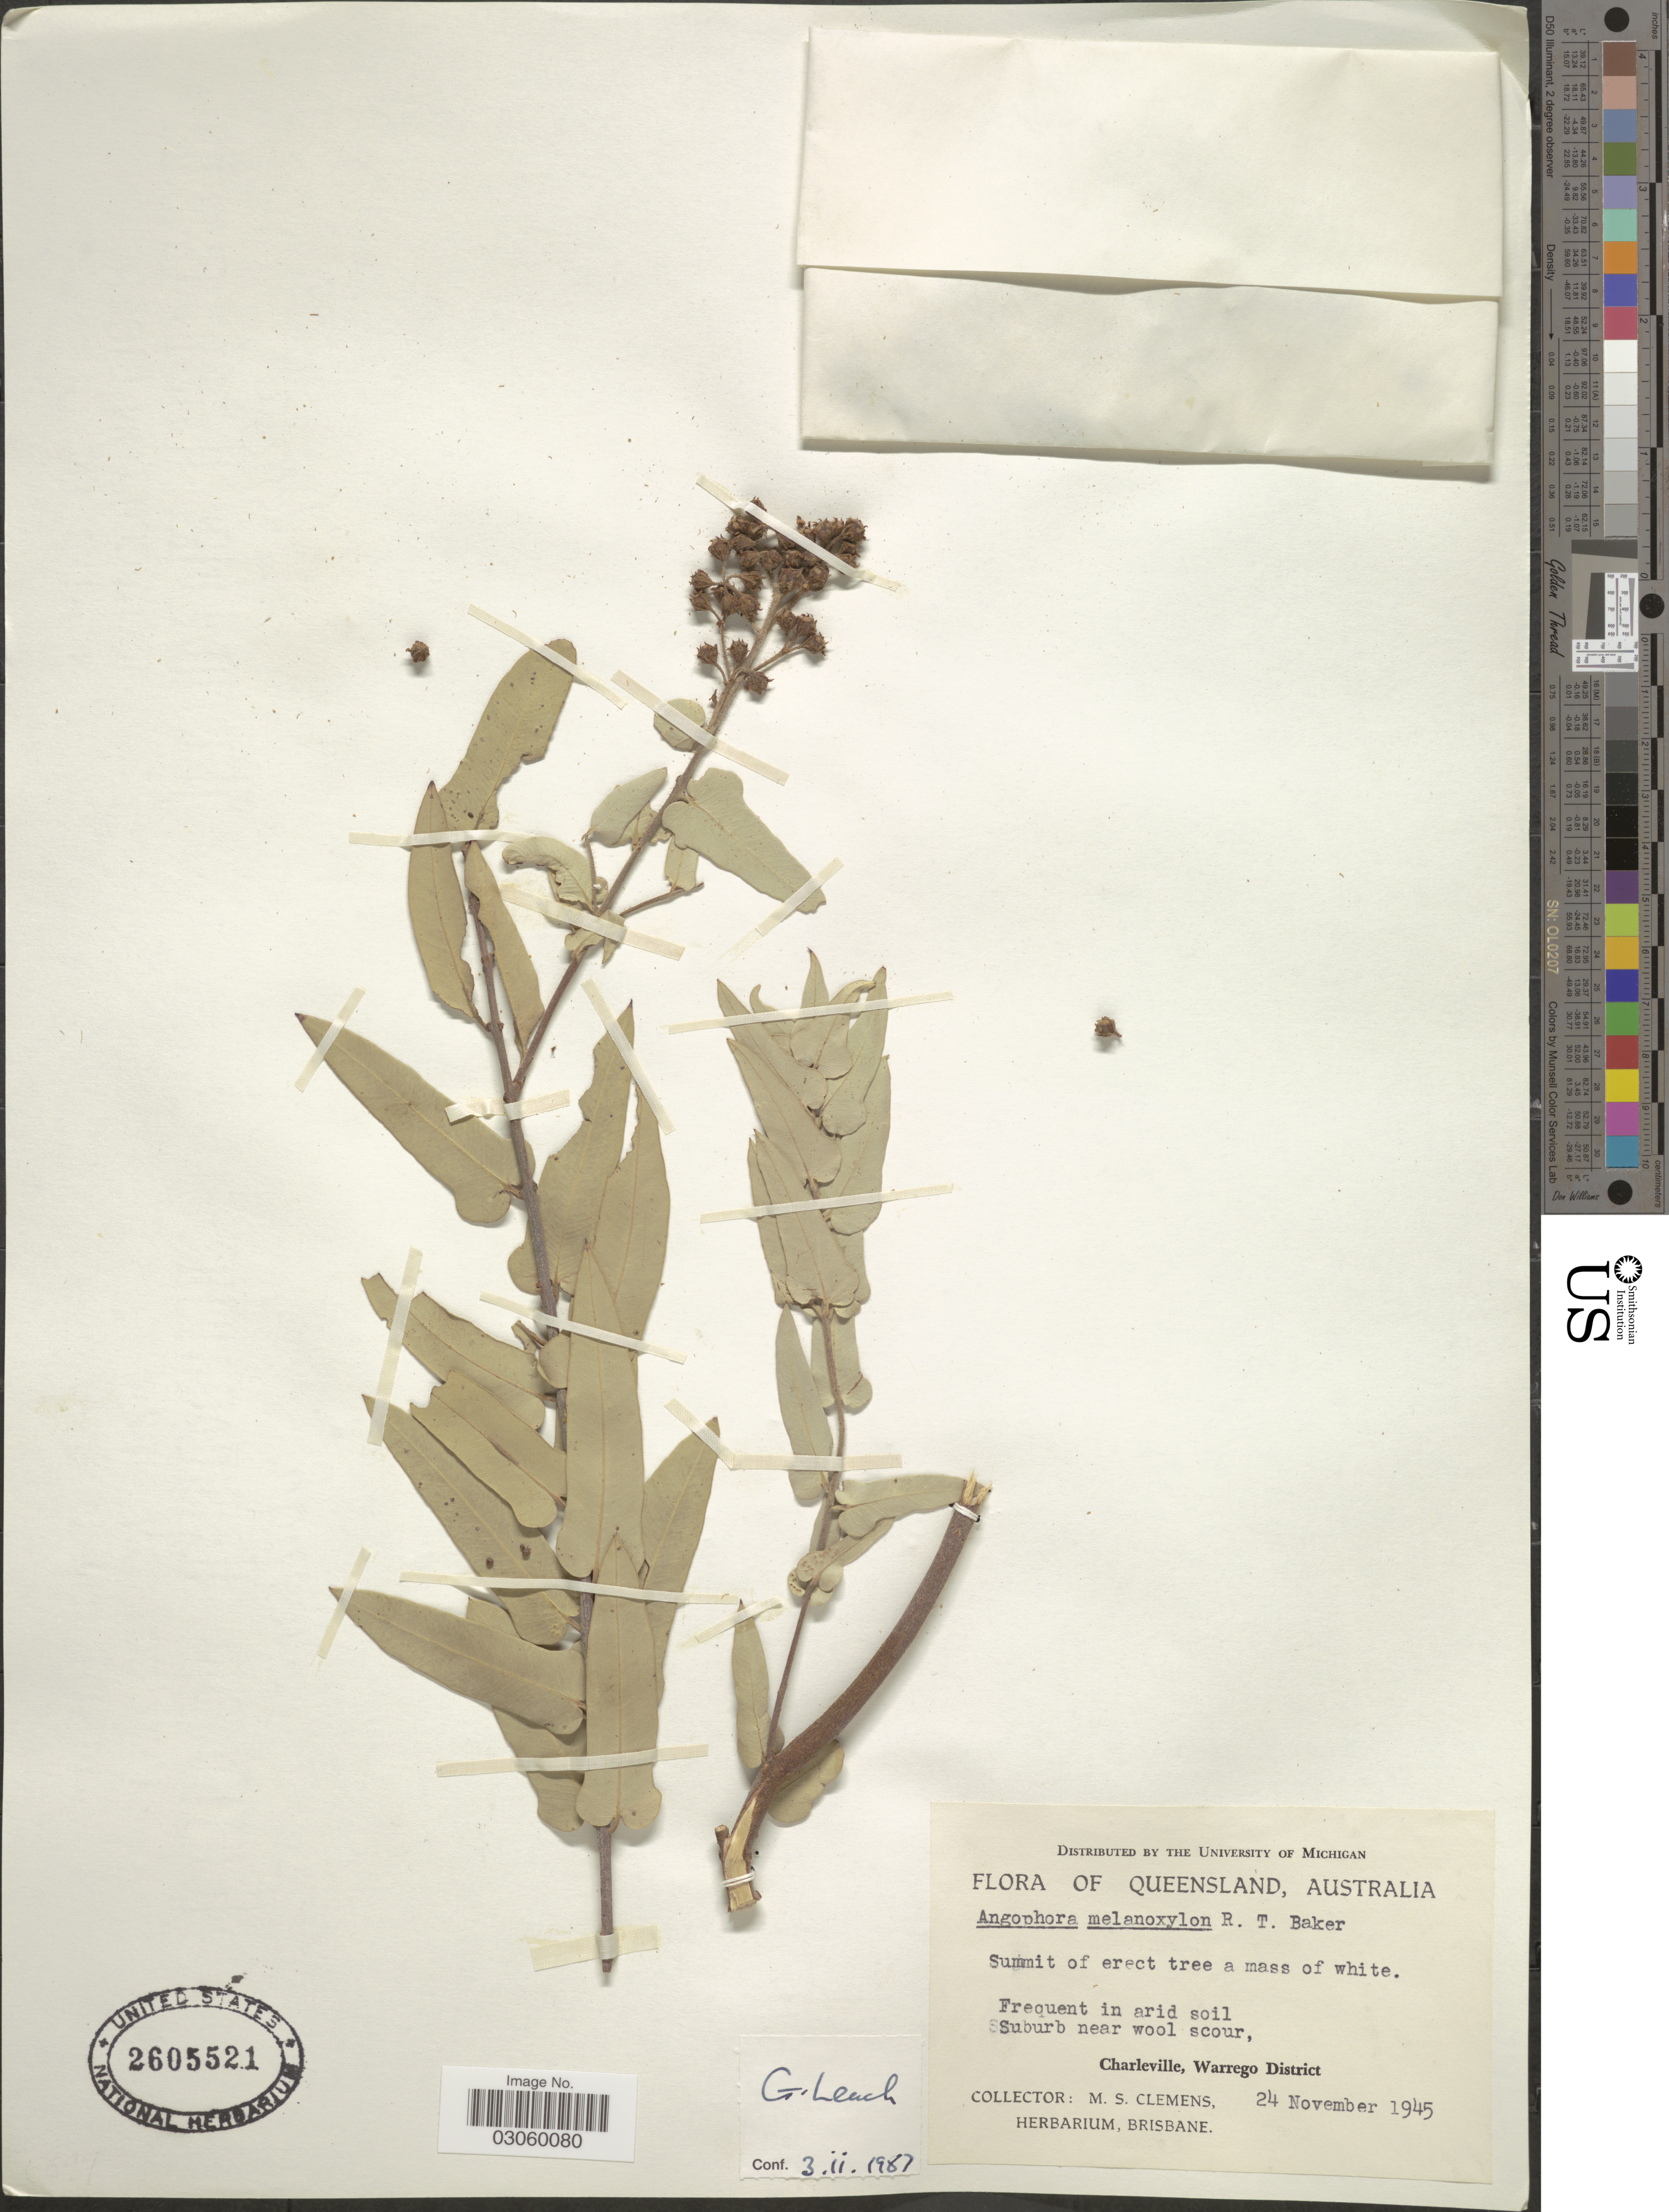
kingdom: Plantae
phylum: Tracheophyta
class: Magnoliopsida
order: Myrtales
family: Myrtaceae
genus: Angophora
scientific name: Angophora melanoxylon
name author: F. Muell. ex R.T. Baker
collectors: M. S. Clemens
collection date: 1945-11-24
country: Australia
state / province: Queensland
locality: Charleville, Warrego District.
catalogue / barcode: US 2605521